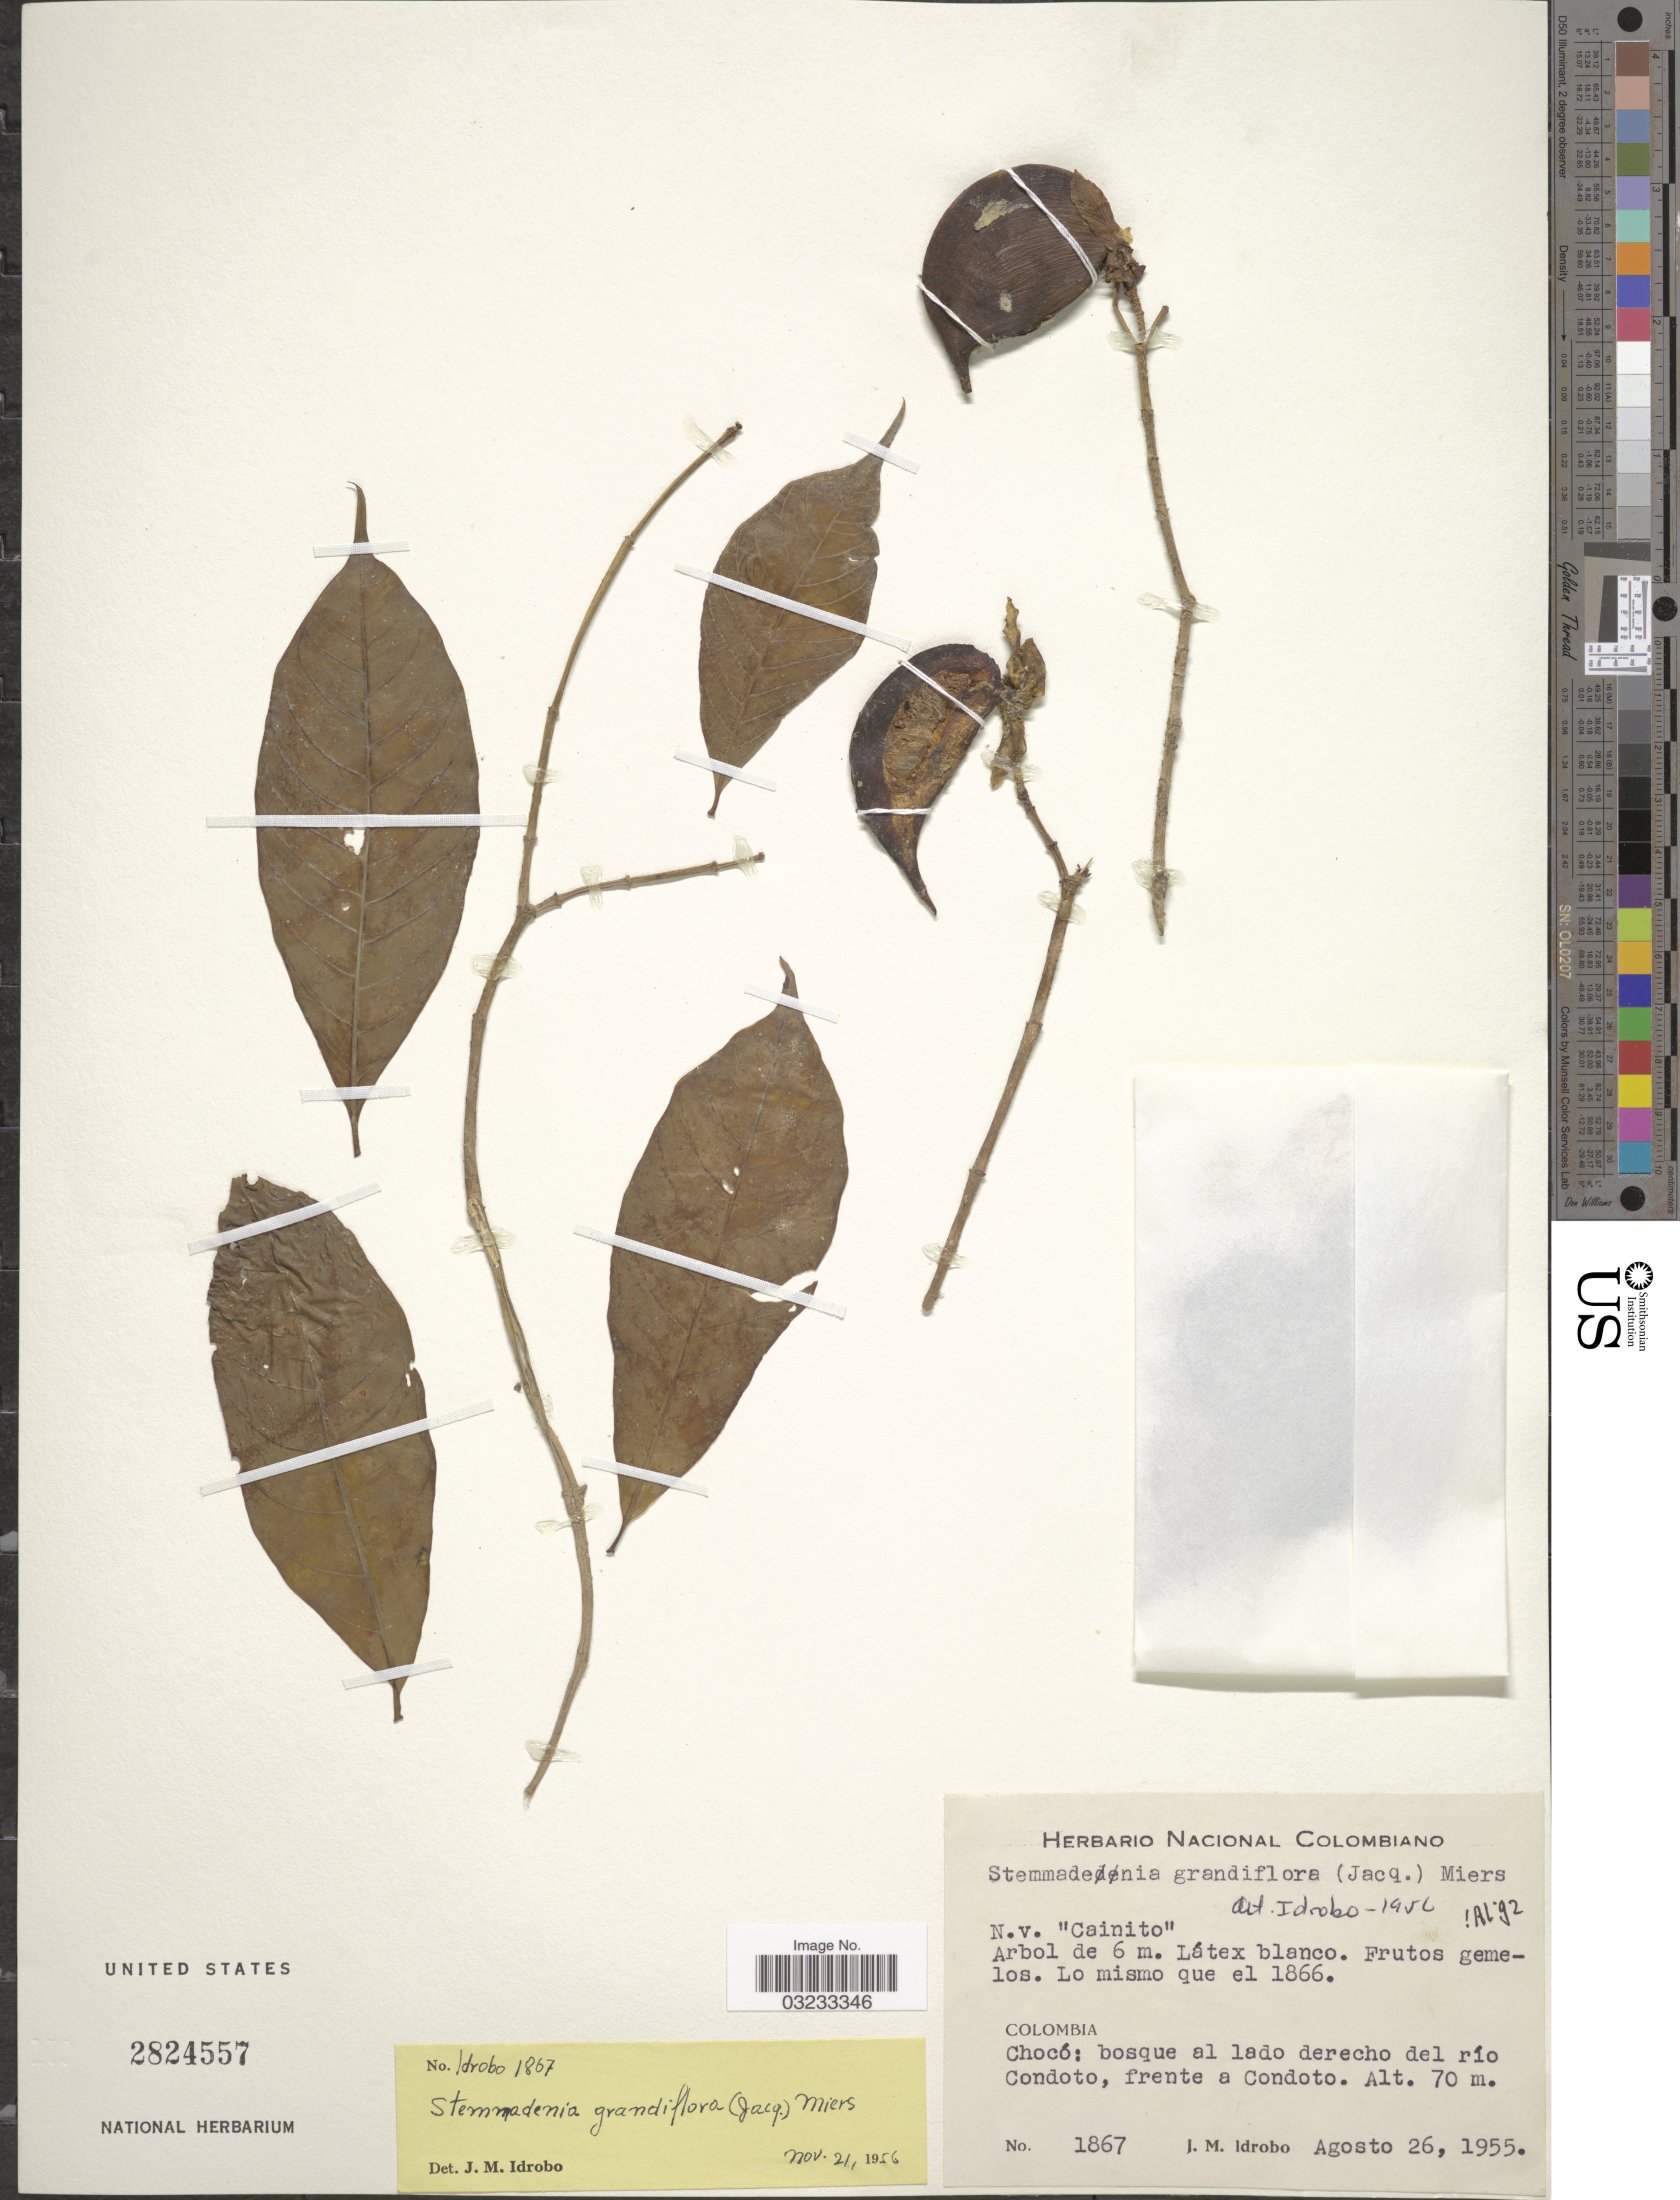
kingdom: Plantae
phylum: Tracheophyta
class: Magnoliopsida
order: Gentianales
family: Apocynaceae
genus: Stemmadenia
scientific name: Stemmadenia grandiflora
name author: (Jacq.) Miers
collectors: J. M. Idrobo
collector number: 1867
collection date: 1955-08-26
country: Colombia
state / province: Chocó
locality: Bosque al lado derecho del río Condoto, frente a Condoto.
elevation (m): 70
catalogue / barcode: US 2824557